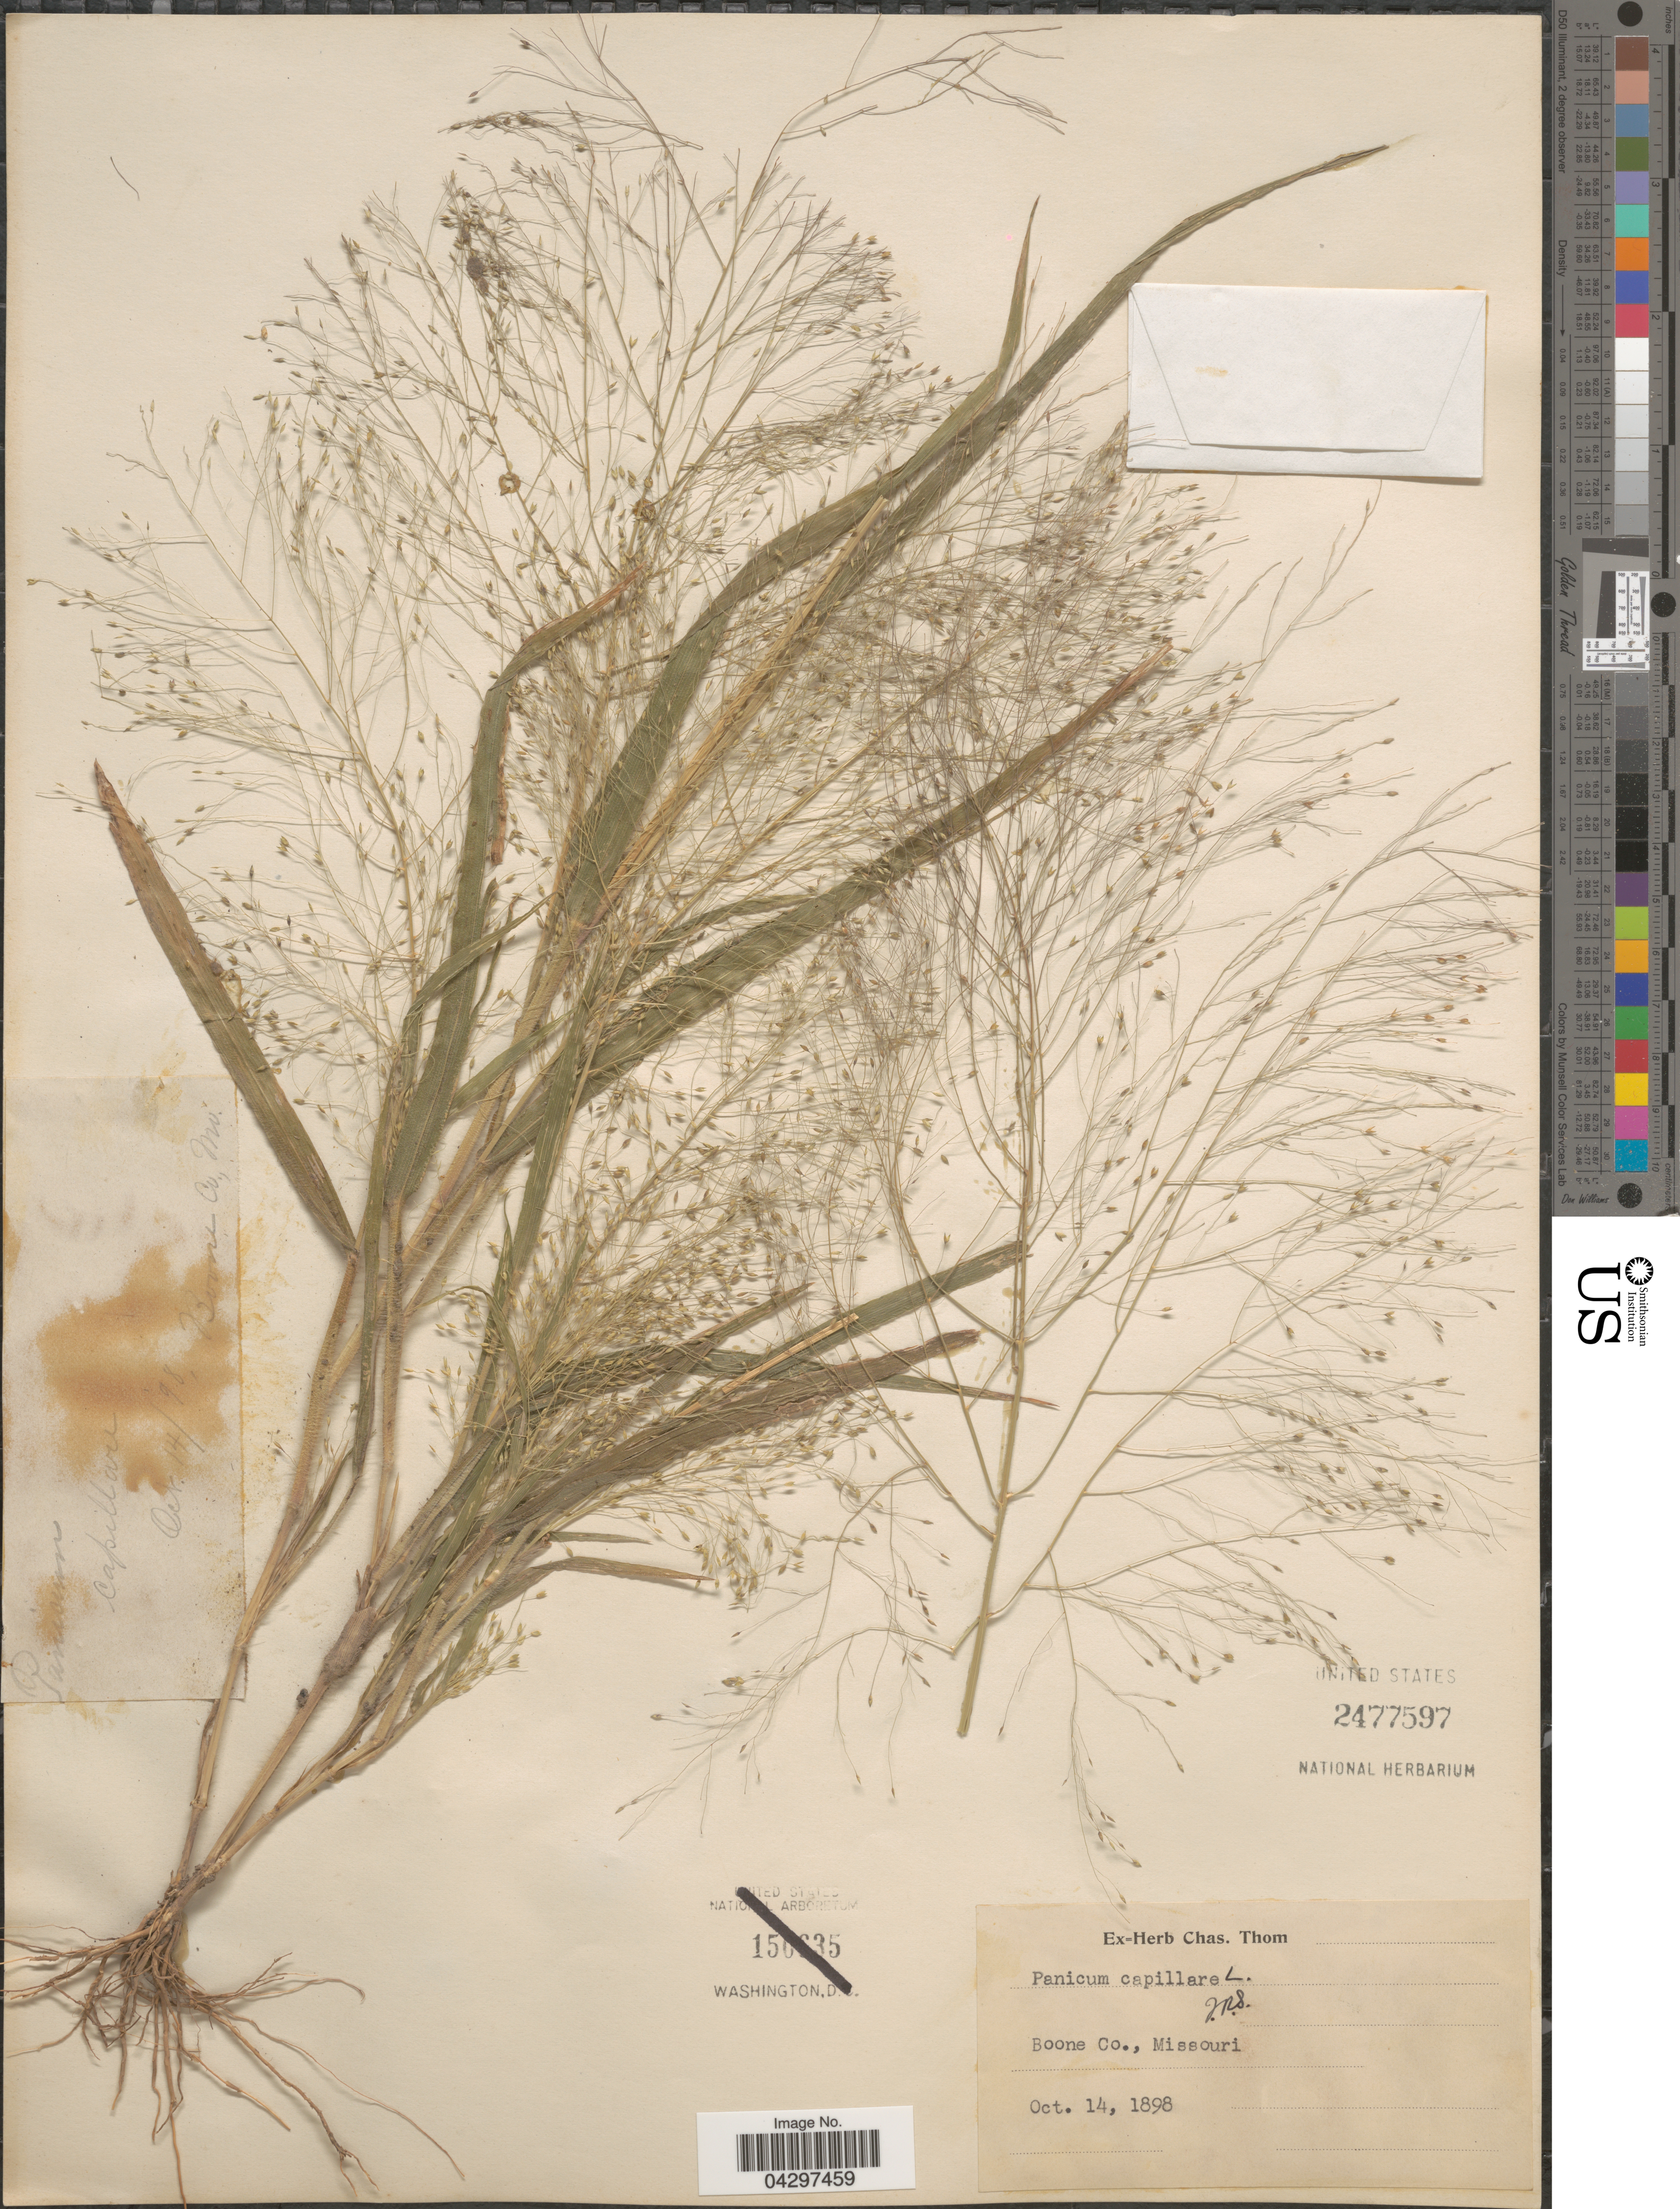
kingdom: Plantae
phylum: Tracheophyta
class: Liliopsida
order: Poales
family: Poaceae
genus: Panicum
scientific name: Panicum capillare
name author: L.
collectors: Ex Herb. Chas. Tom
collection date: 1898-10-14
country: United States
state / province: Missouri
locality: Boone Co.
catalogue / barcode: US 2477597